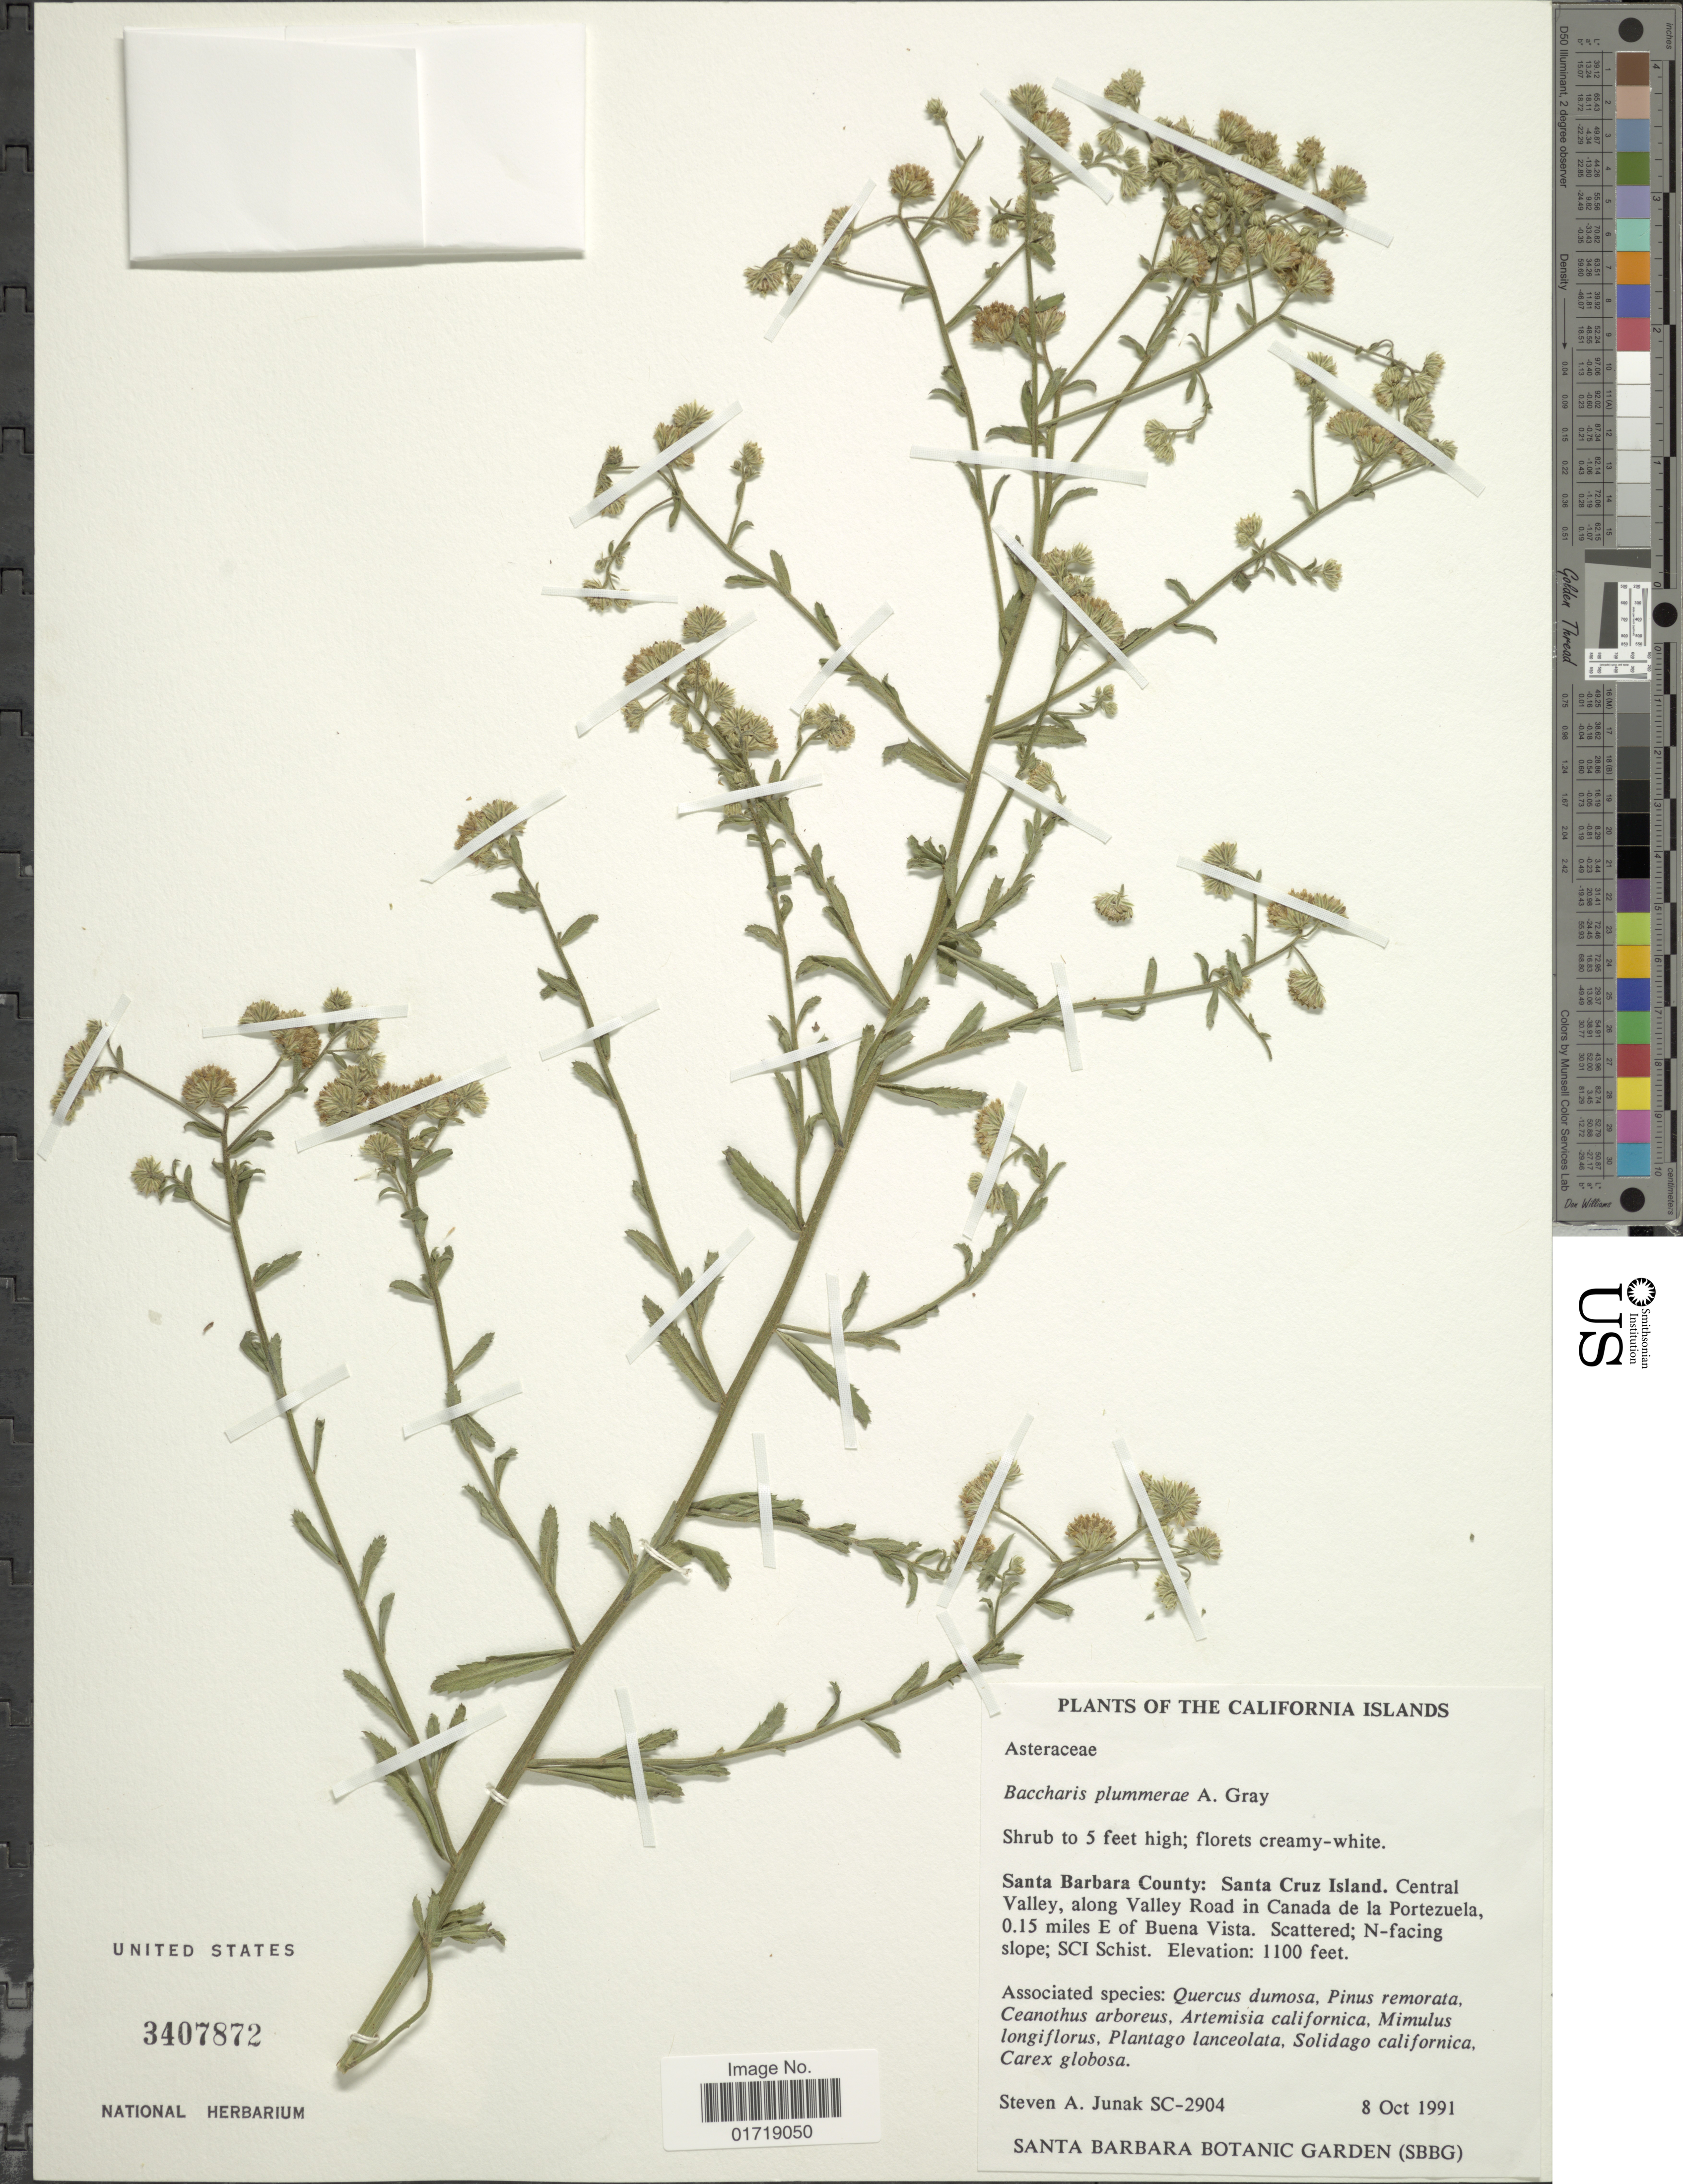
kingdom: Plantae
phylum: Tracheophyta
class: Magnoliopsida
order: Asterales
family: Asteraceae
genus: Baccharis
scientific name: Baccharis plummerae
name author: A. Gray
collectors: S. Junak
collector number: SC-2904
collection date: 1991-10-08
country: United States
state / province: California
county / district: Santa Barbara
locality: The California Islands, Santa Barbara County: Sanrta Cruz Island, Central Valley, along Valley Road in Canada de la Portezuela, 0.15 miles E of Buena Vista, Scattered, N-facing slope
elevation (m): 335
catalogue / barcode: US 3407872